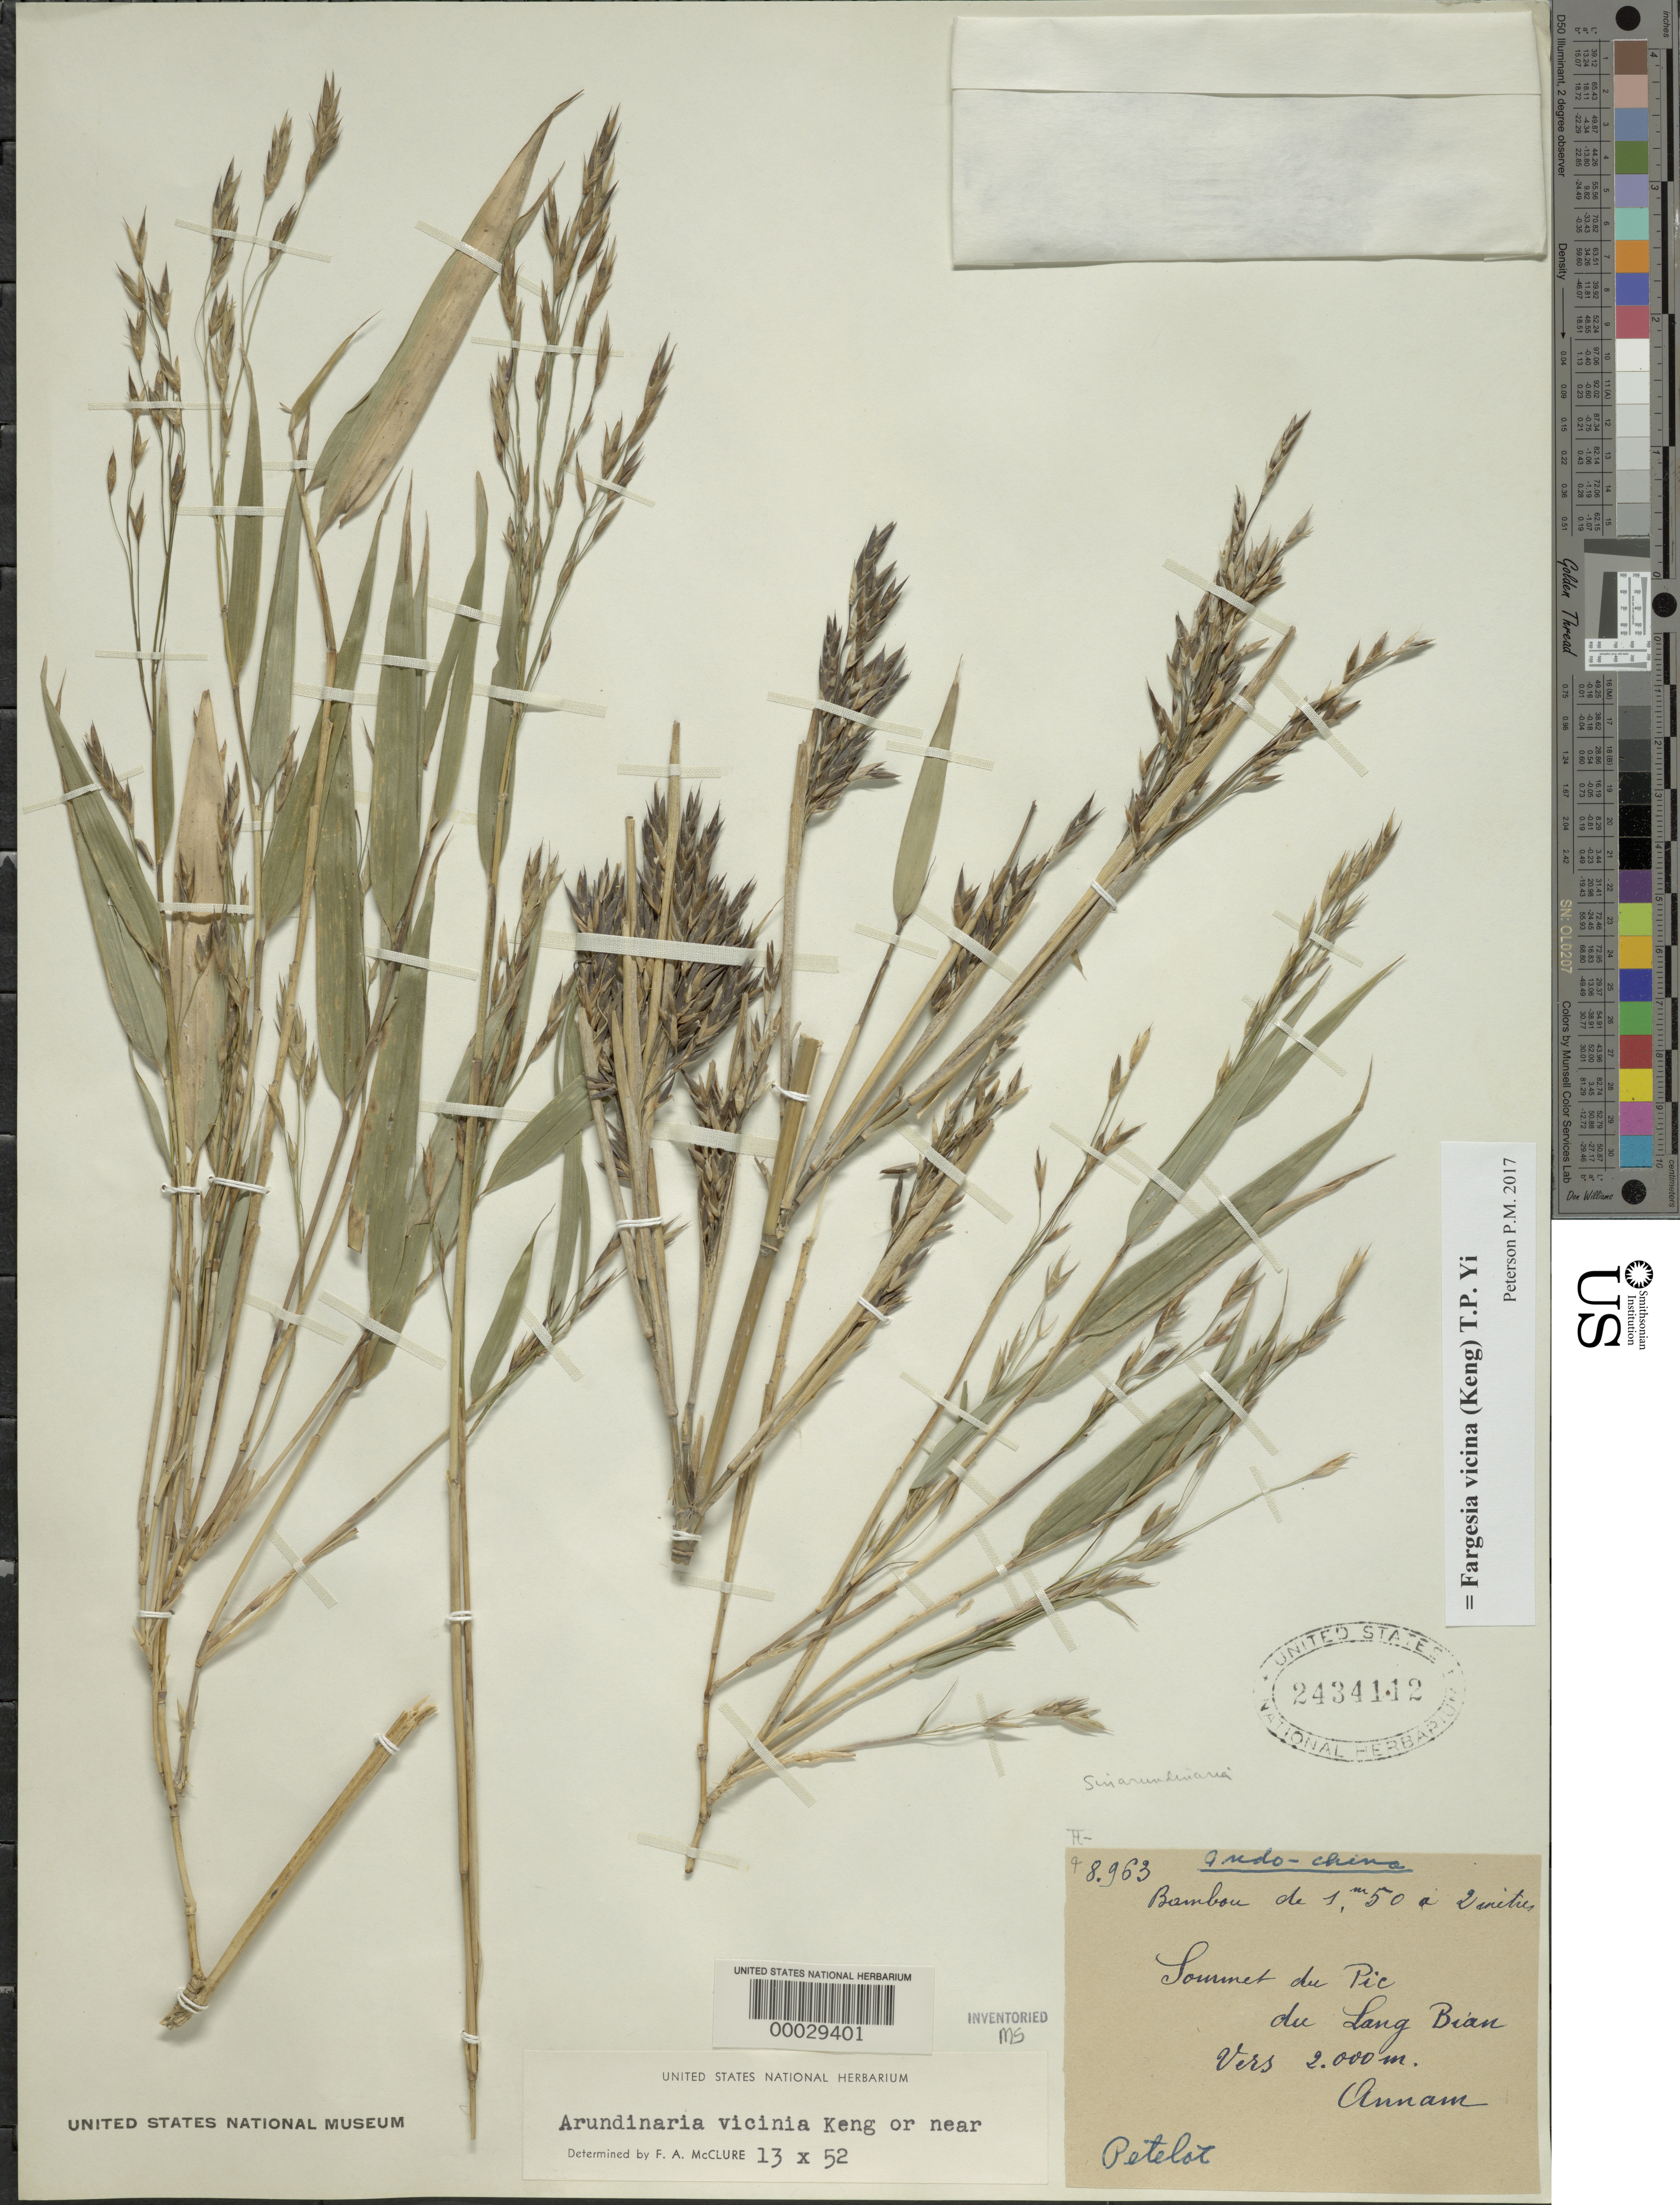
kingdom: Plantae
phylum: Tracheophyta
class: Liliopsida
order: Poales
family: Poaceae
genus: Fargesia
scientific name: Fargesia vicina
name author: (Keng) T.P. Yi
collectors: P. A. Pételot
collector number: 8963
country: Laos / Vietnam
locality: Indo-China, sommet du Pic du Lang Bean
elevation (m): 2000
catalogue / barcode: US 2434112